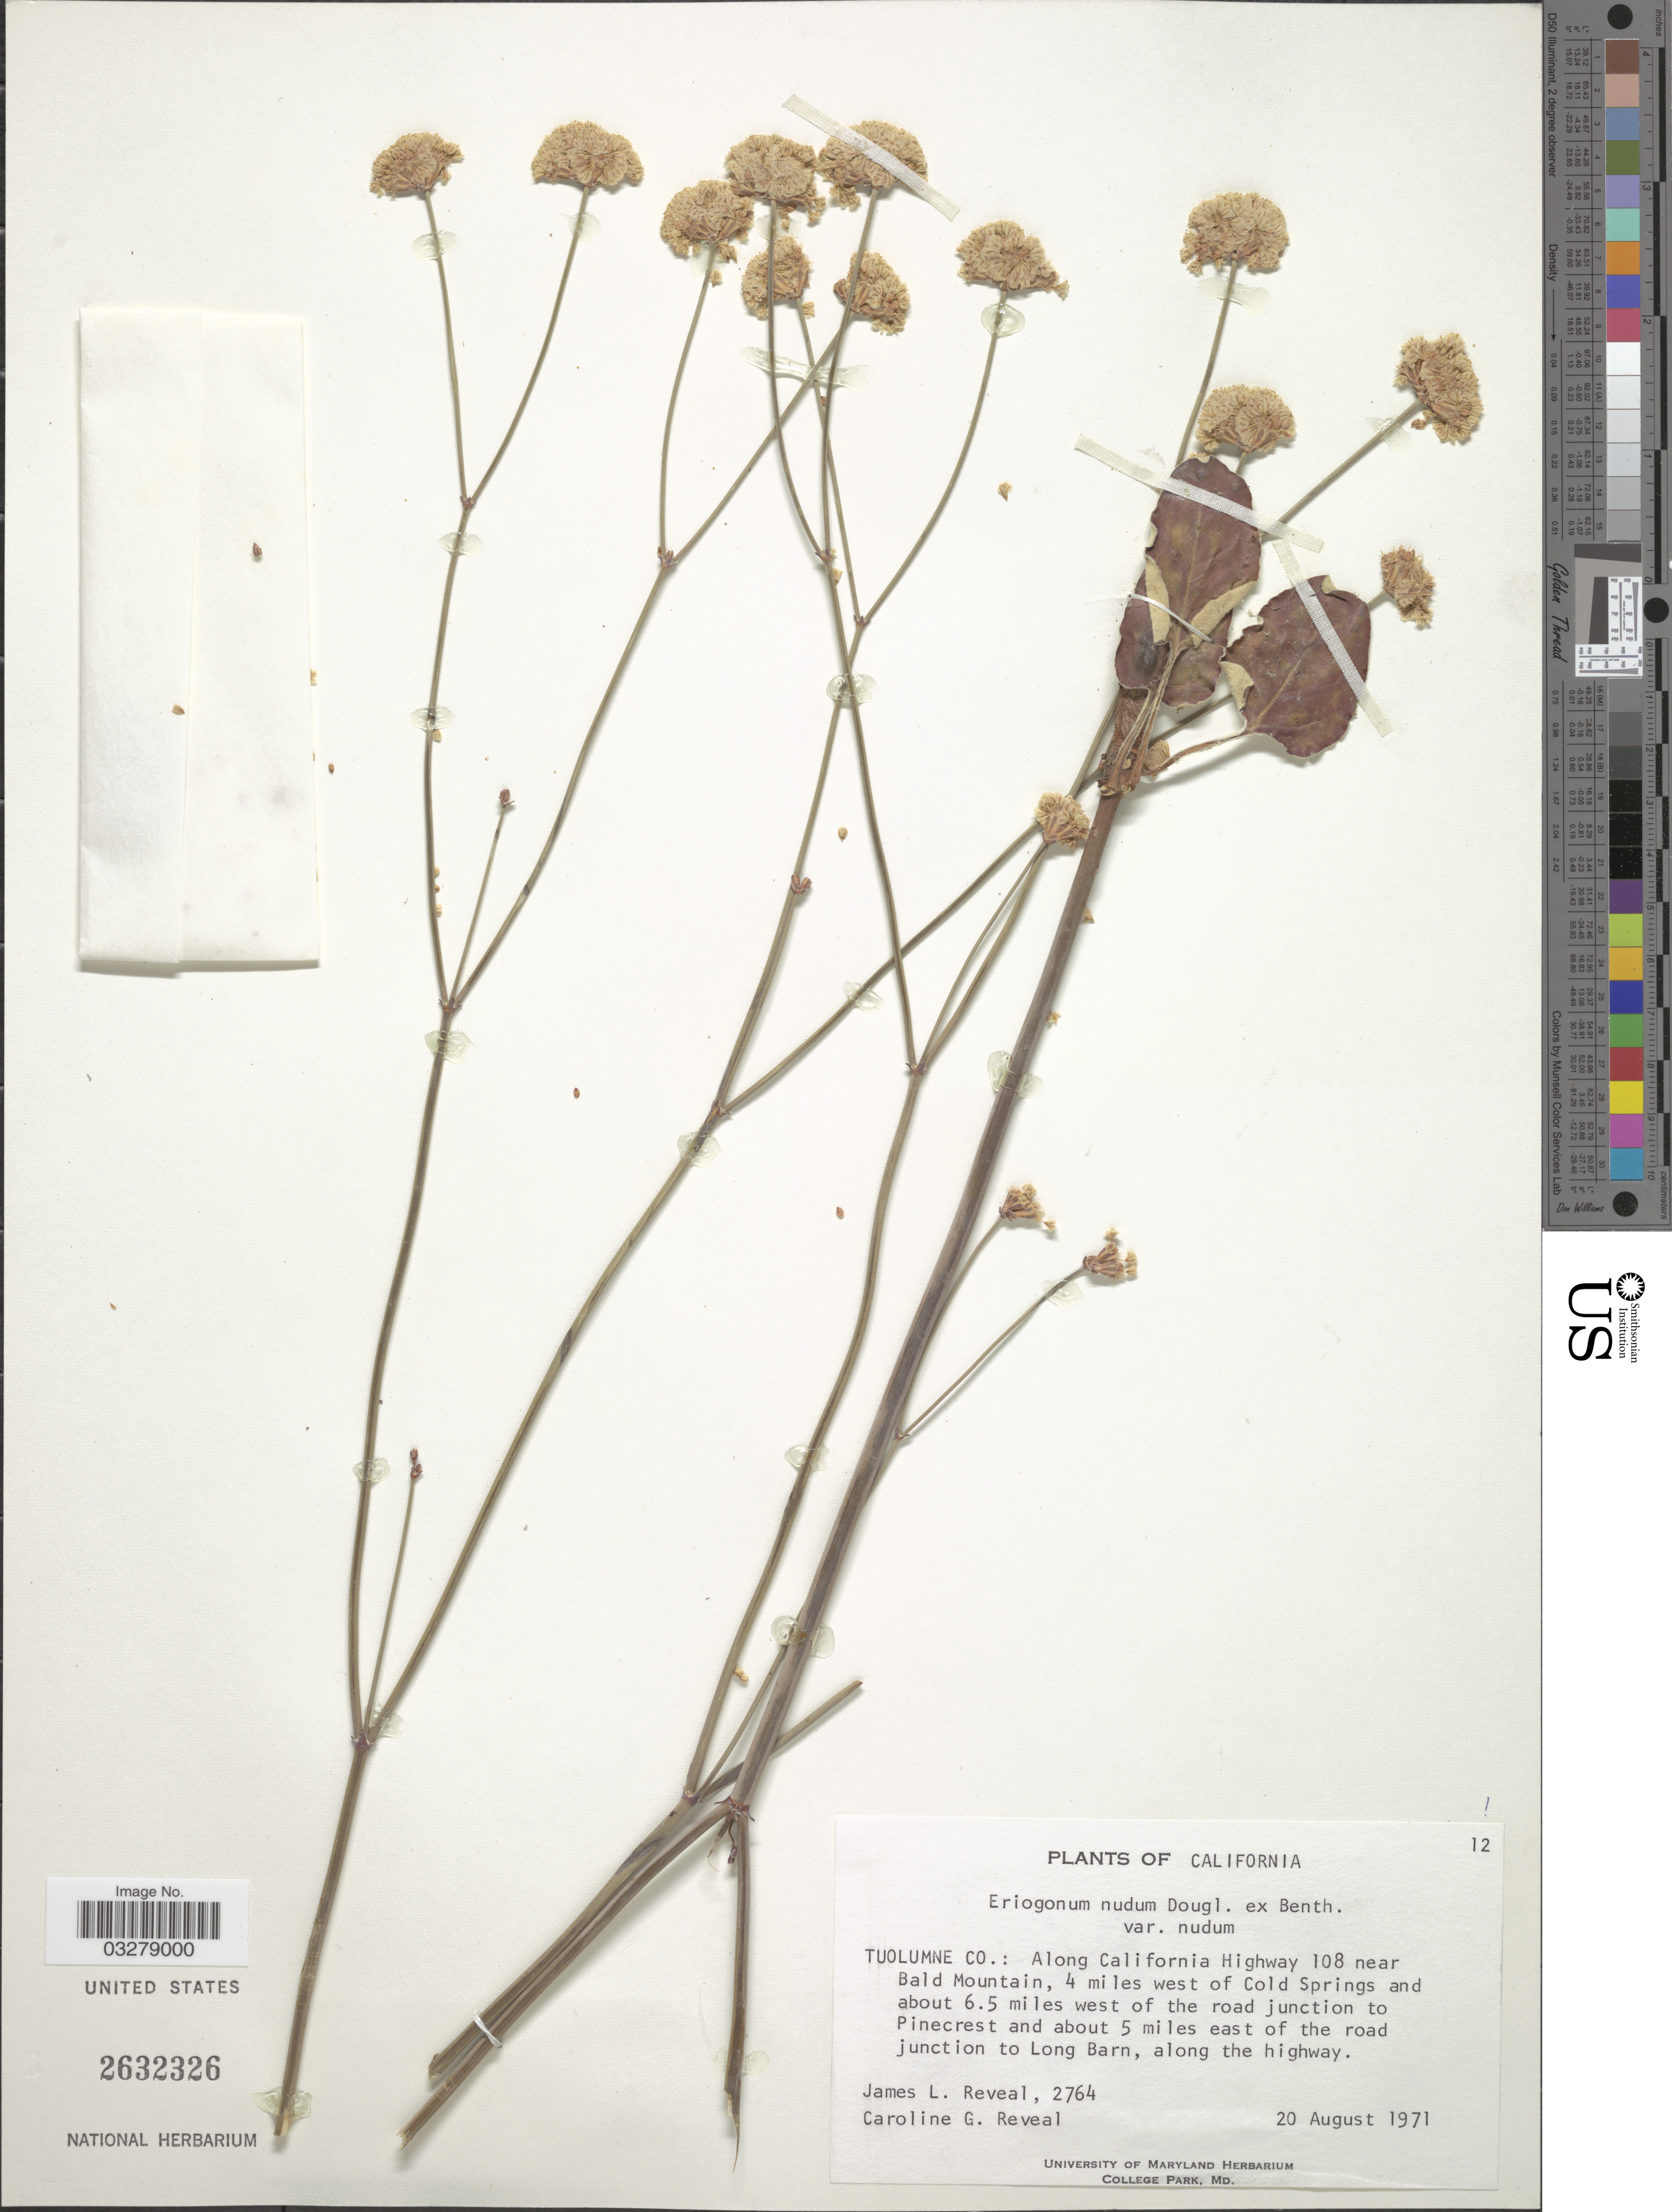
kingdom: Plantae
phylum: Tracheophyta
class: Magnoliopsida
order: Caryophyllales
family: Polygonaceae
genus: Eriogonum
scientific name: Eriogonum nudum var. nudum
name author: Douglas ex Benth.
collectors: J. L. Reveal & C. G. Reveal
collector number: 2764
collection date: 1971-08-20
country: United States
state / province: California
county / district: Tuolumne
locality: Tuolumne Co.: Along California Highway 108 near Bald Mountain, 4 miles west of Cold Springs and about 6.5 miles west of the road junction to Pinecrest and about 5 miles east of the road junction to Long Barn, along the highway.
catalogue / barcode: US 2632326